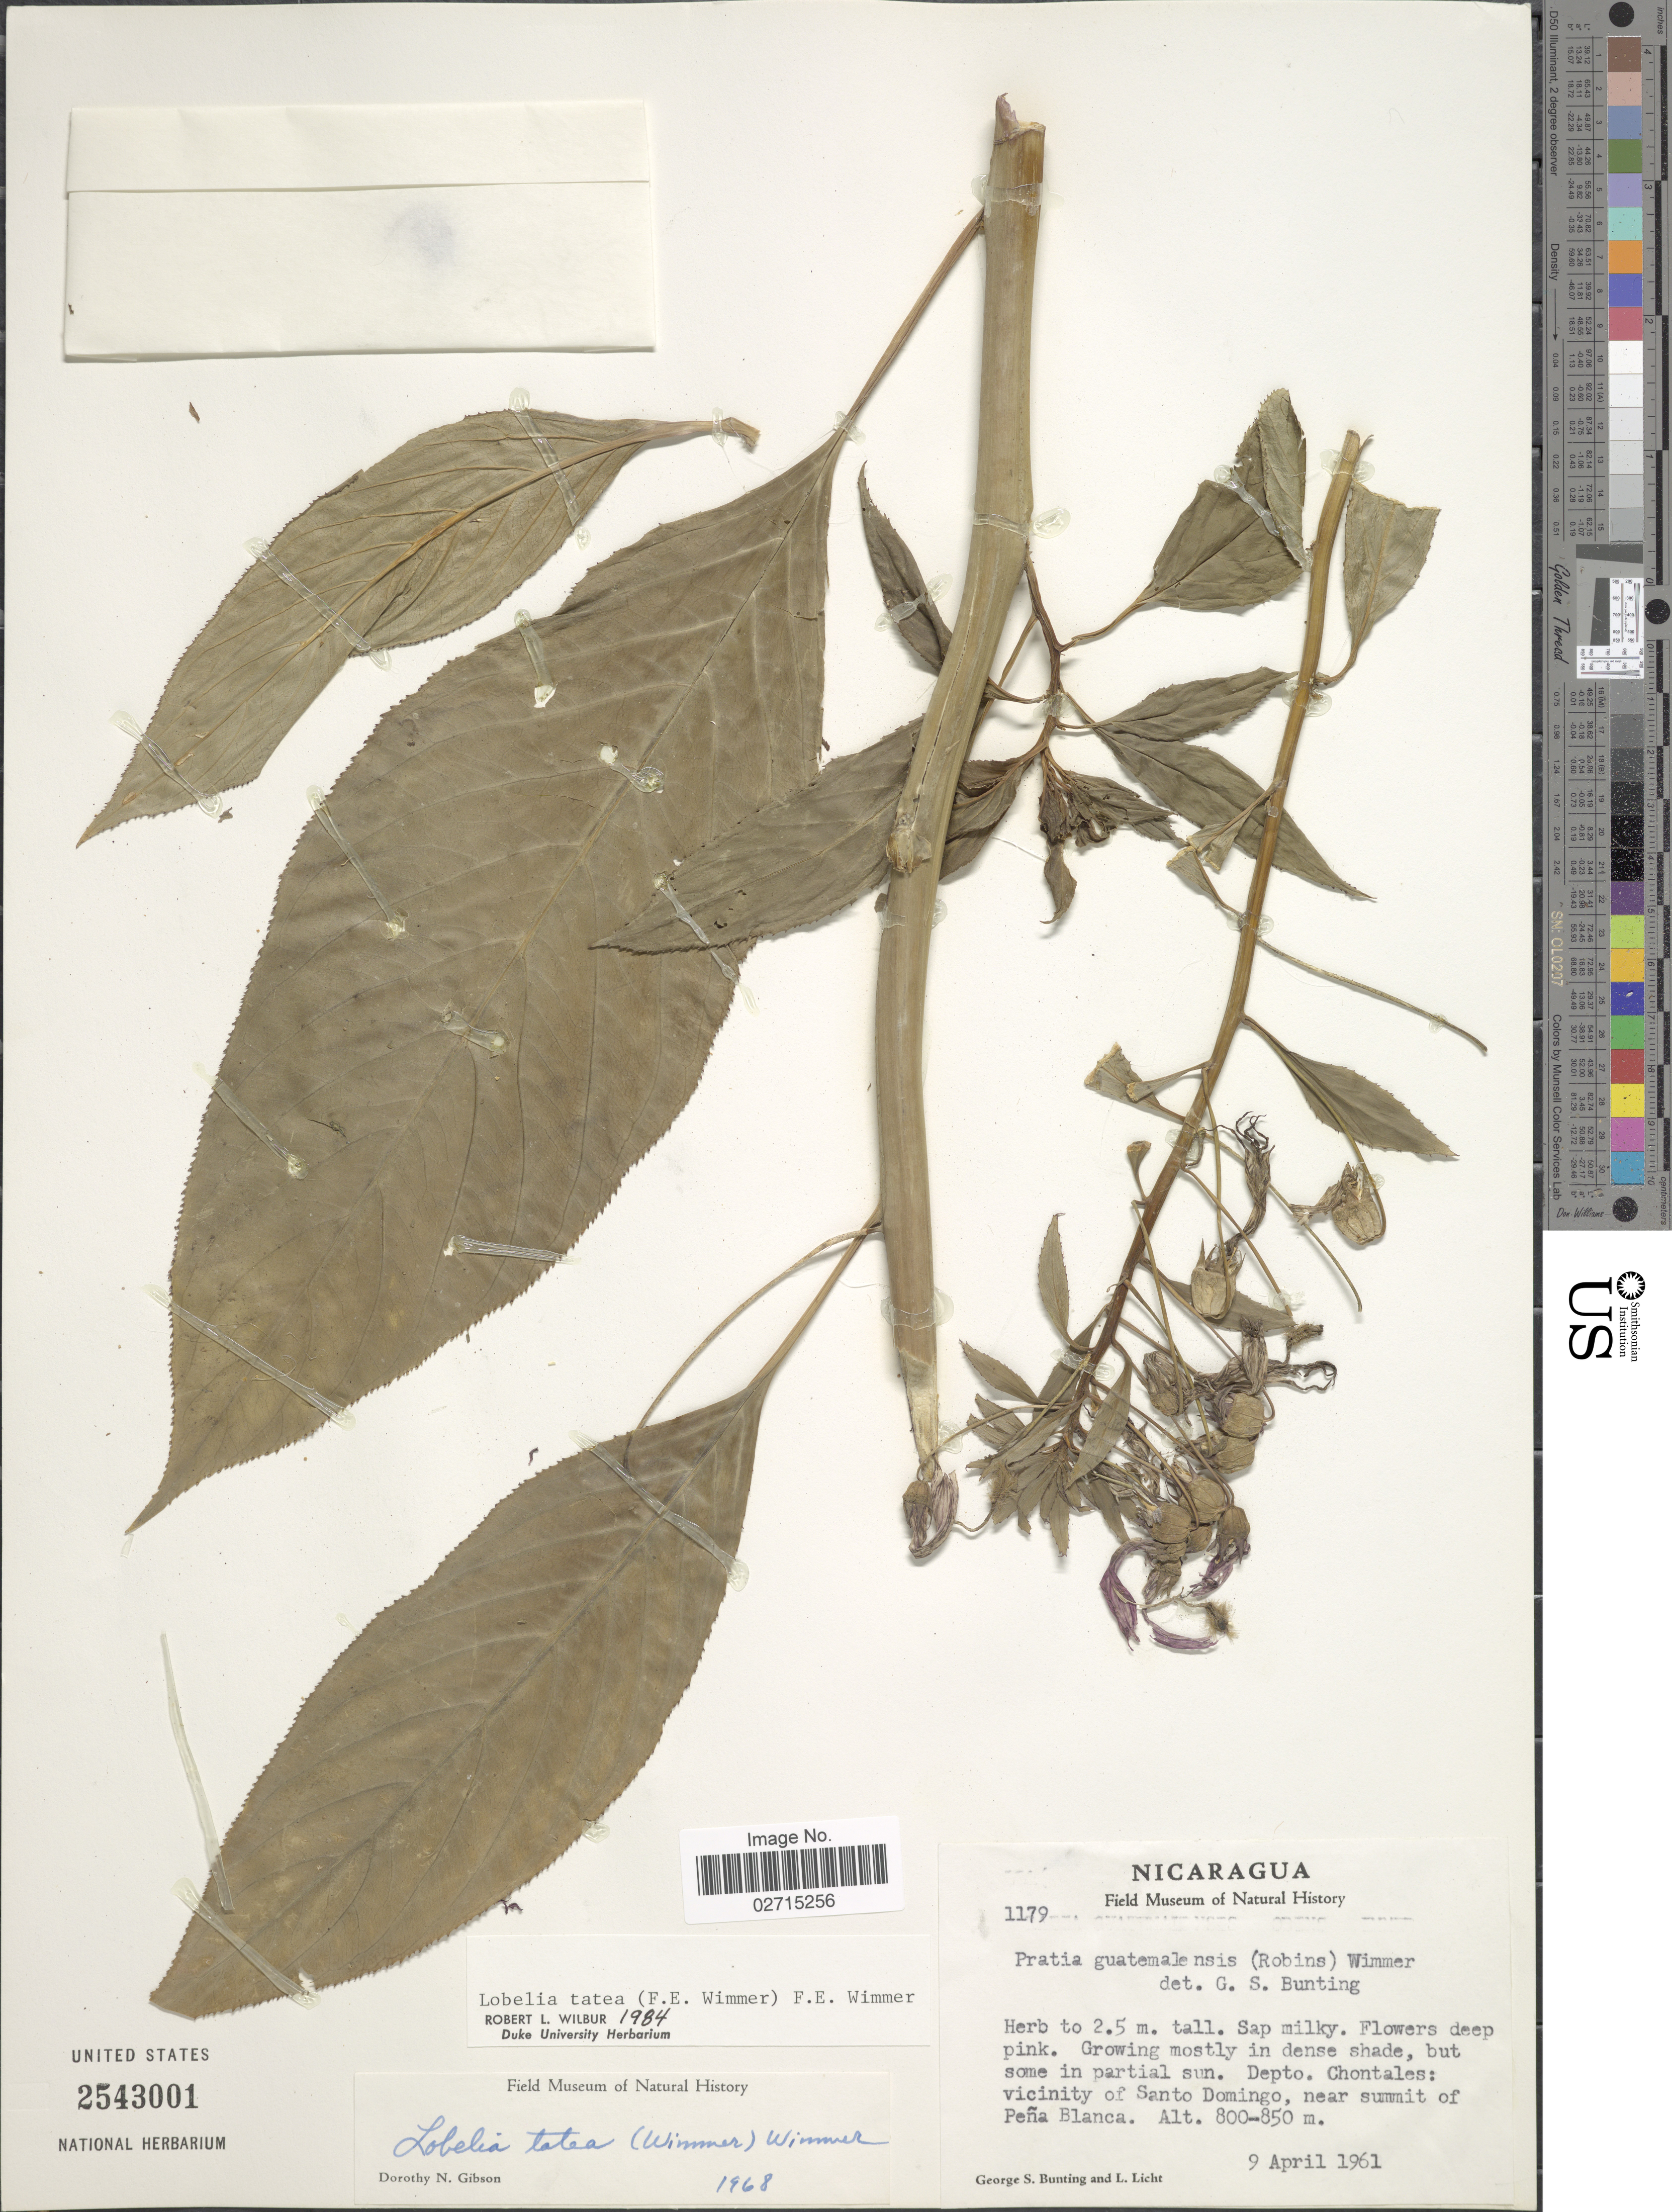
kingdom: Plantae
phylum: Tracheophyta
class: Magnoliopsida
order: Asterales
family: Campanulaceae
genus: Lobelia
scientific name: Lobelia tatea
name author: (E. Wimm.) E. Wimm.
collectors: G. S. Bunting & L. Licht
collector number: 1179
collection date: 1961-04-09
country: Nicaragua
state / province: Chontales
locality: Depto. Chontales: vicinity of Santo Domingo, near summit of Peña Blanca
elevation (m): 800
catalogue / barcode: US 2543001